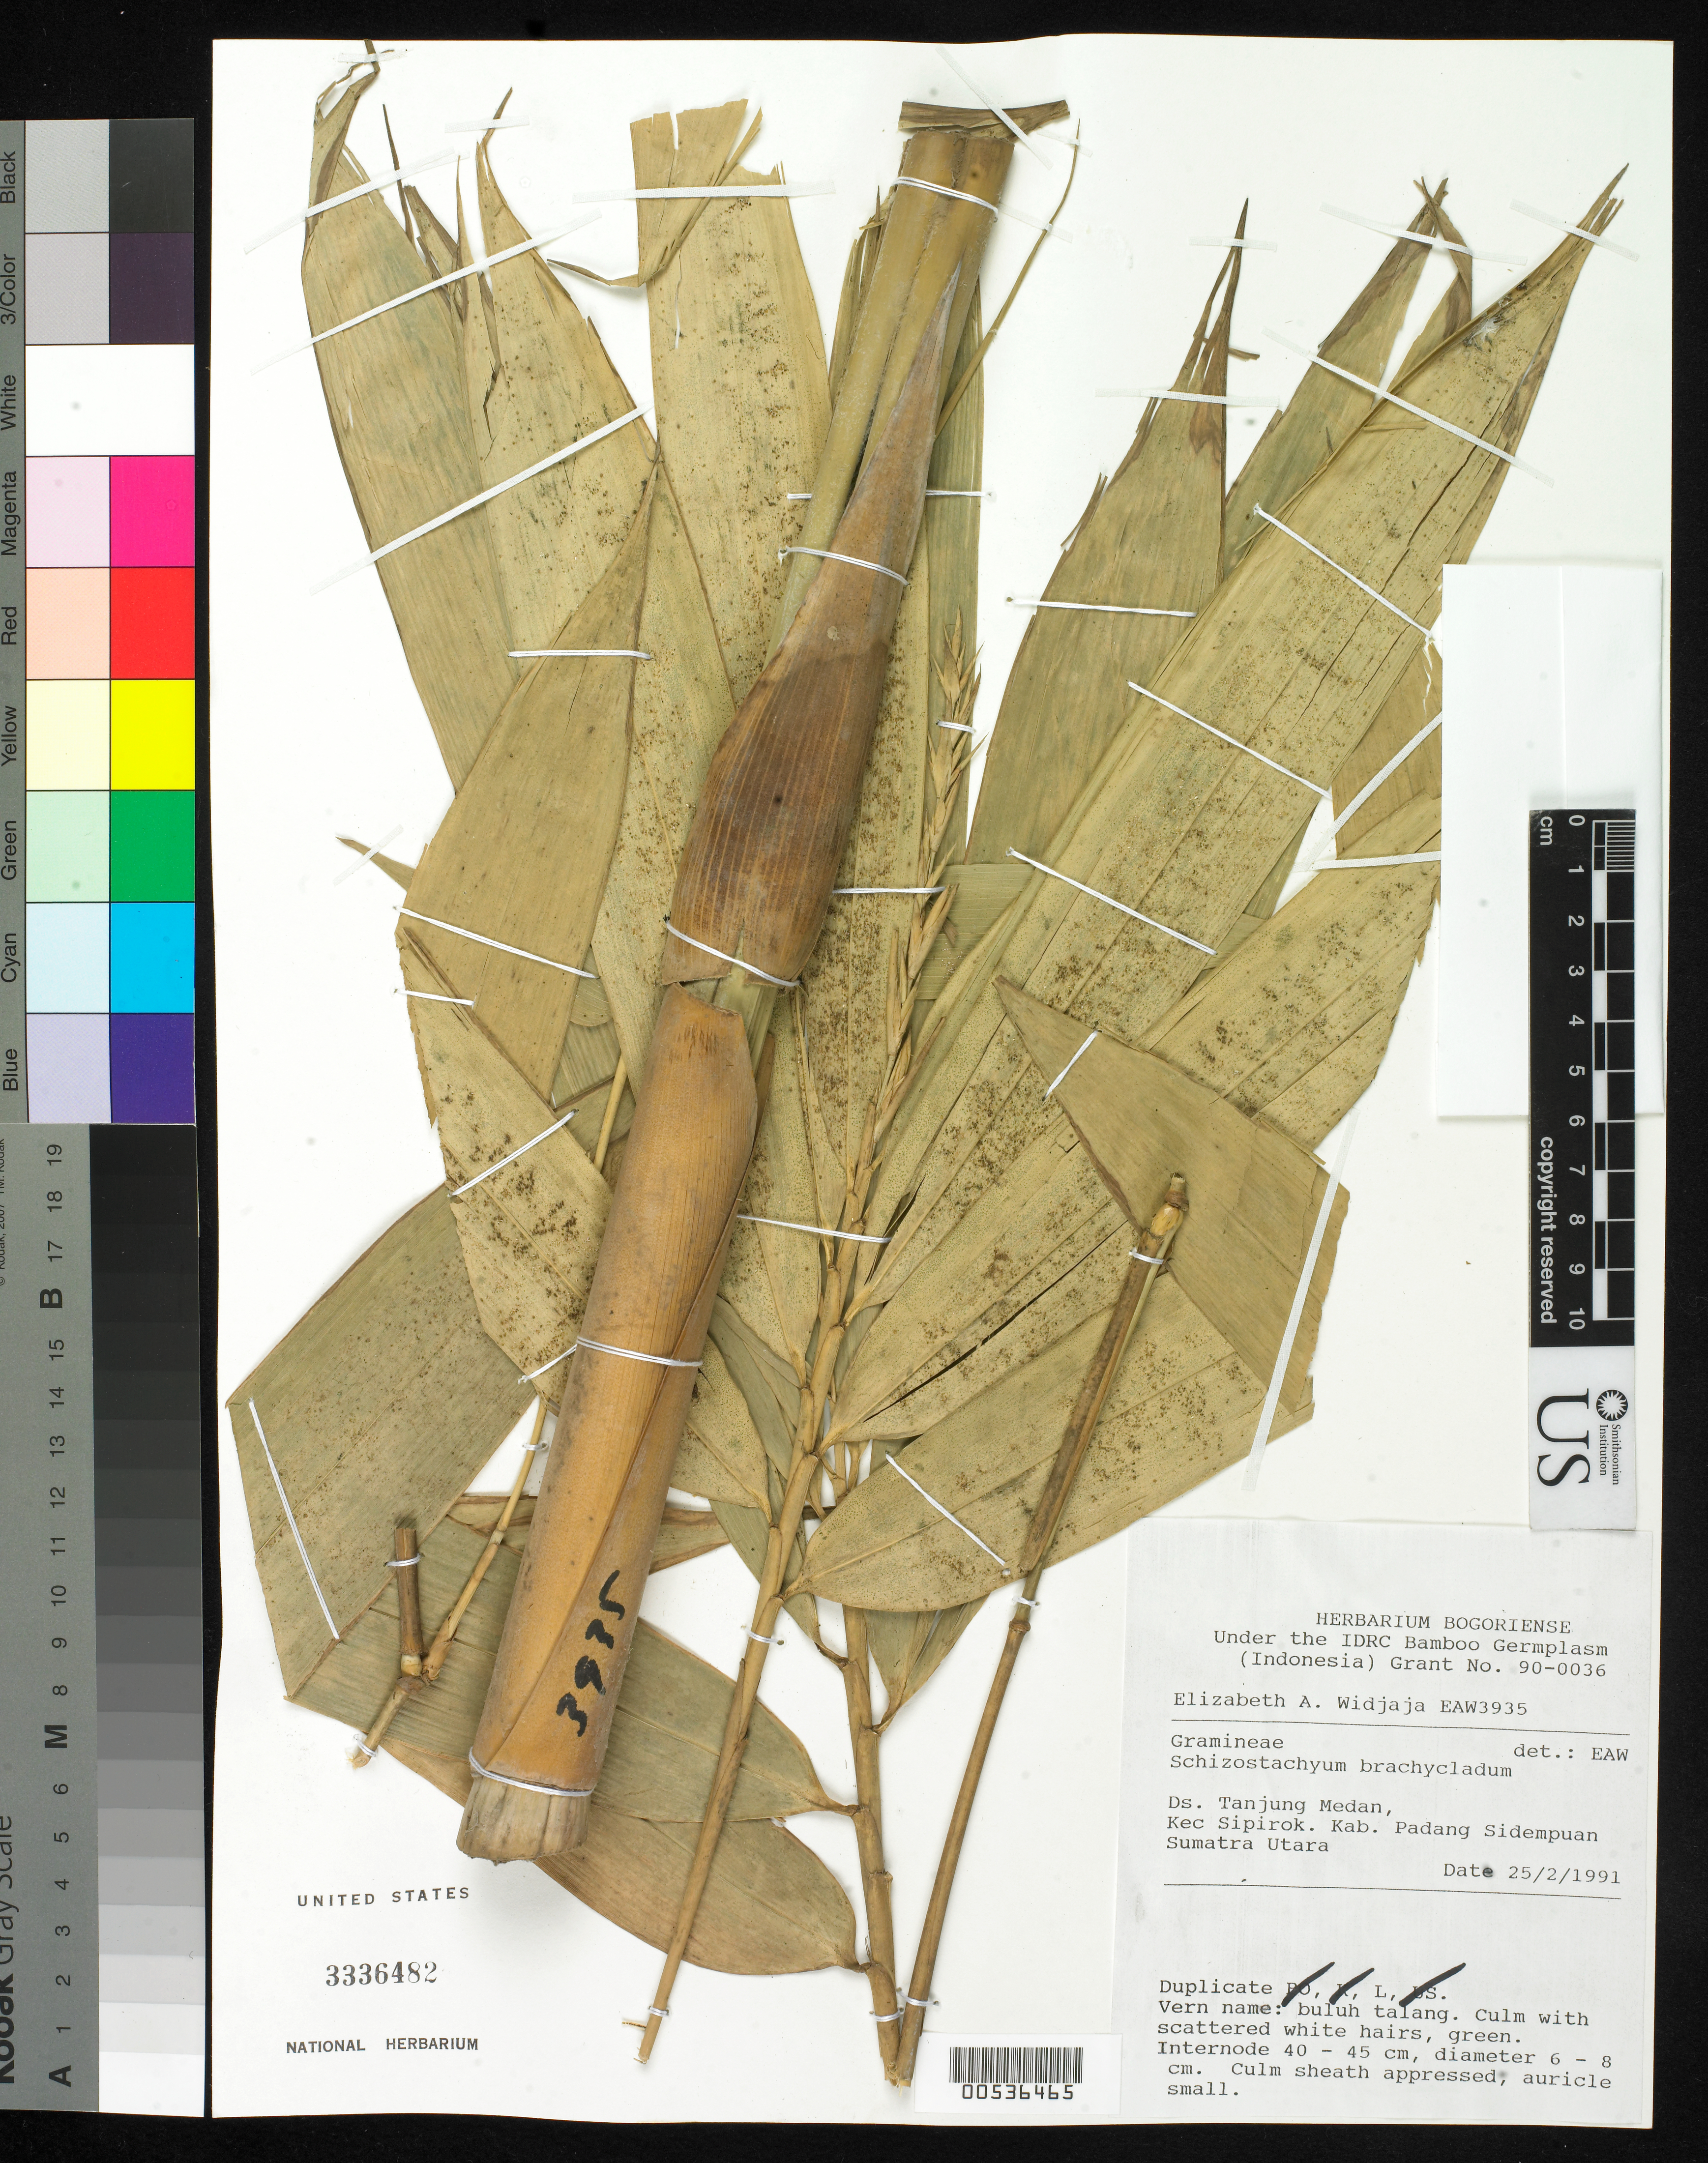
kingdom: Plantae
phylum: Tracheophyta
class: Liliopsida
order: Poales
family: Poaceae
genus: Schizostachyum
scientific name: Schizostachyum brachycladum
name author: (Kurz ex Munro) Kurz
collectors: E. A. Widjaja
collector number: Eaw3935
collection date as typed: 25 Feb 1991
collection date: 1991-02-25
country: Indonesia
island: Sumatra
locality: Tanjung Medan, Padangsidempuan, Sipirok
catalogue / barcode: US 3336482